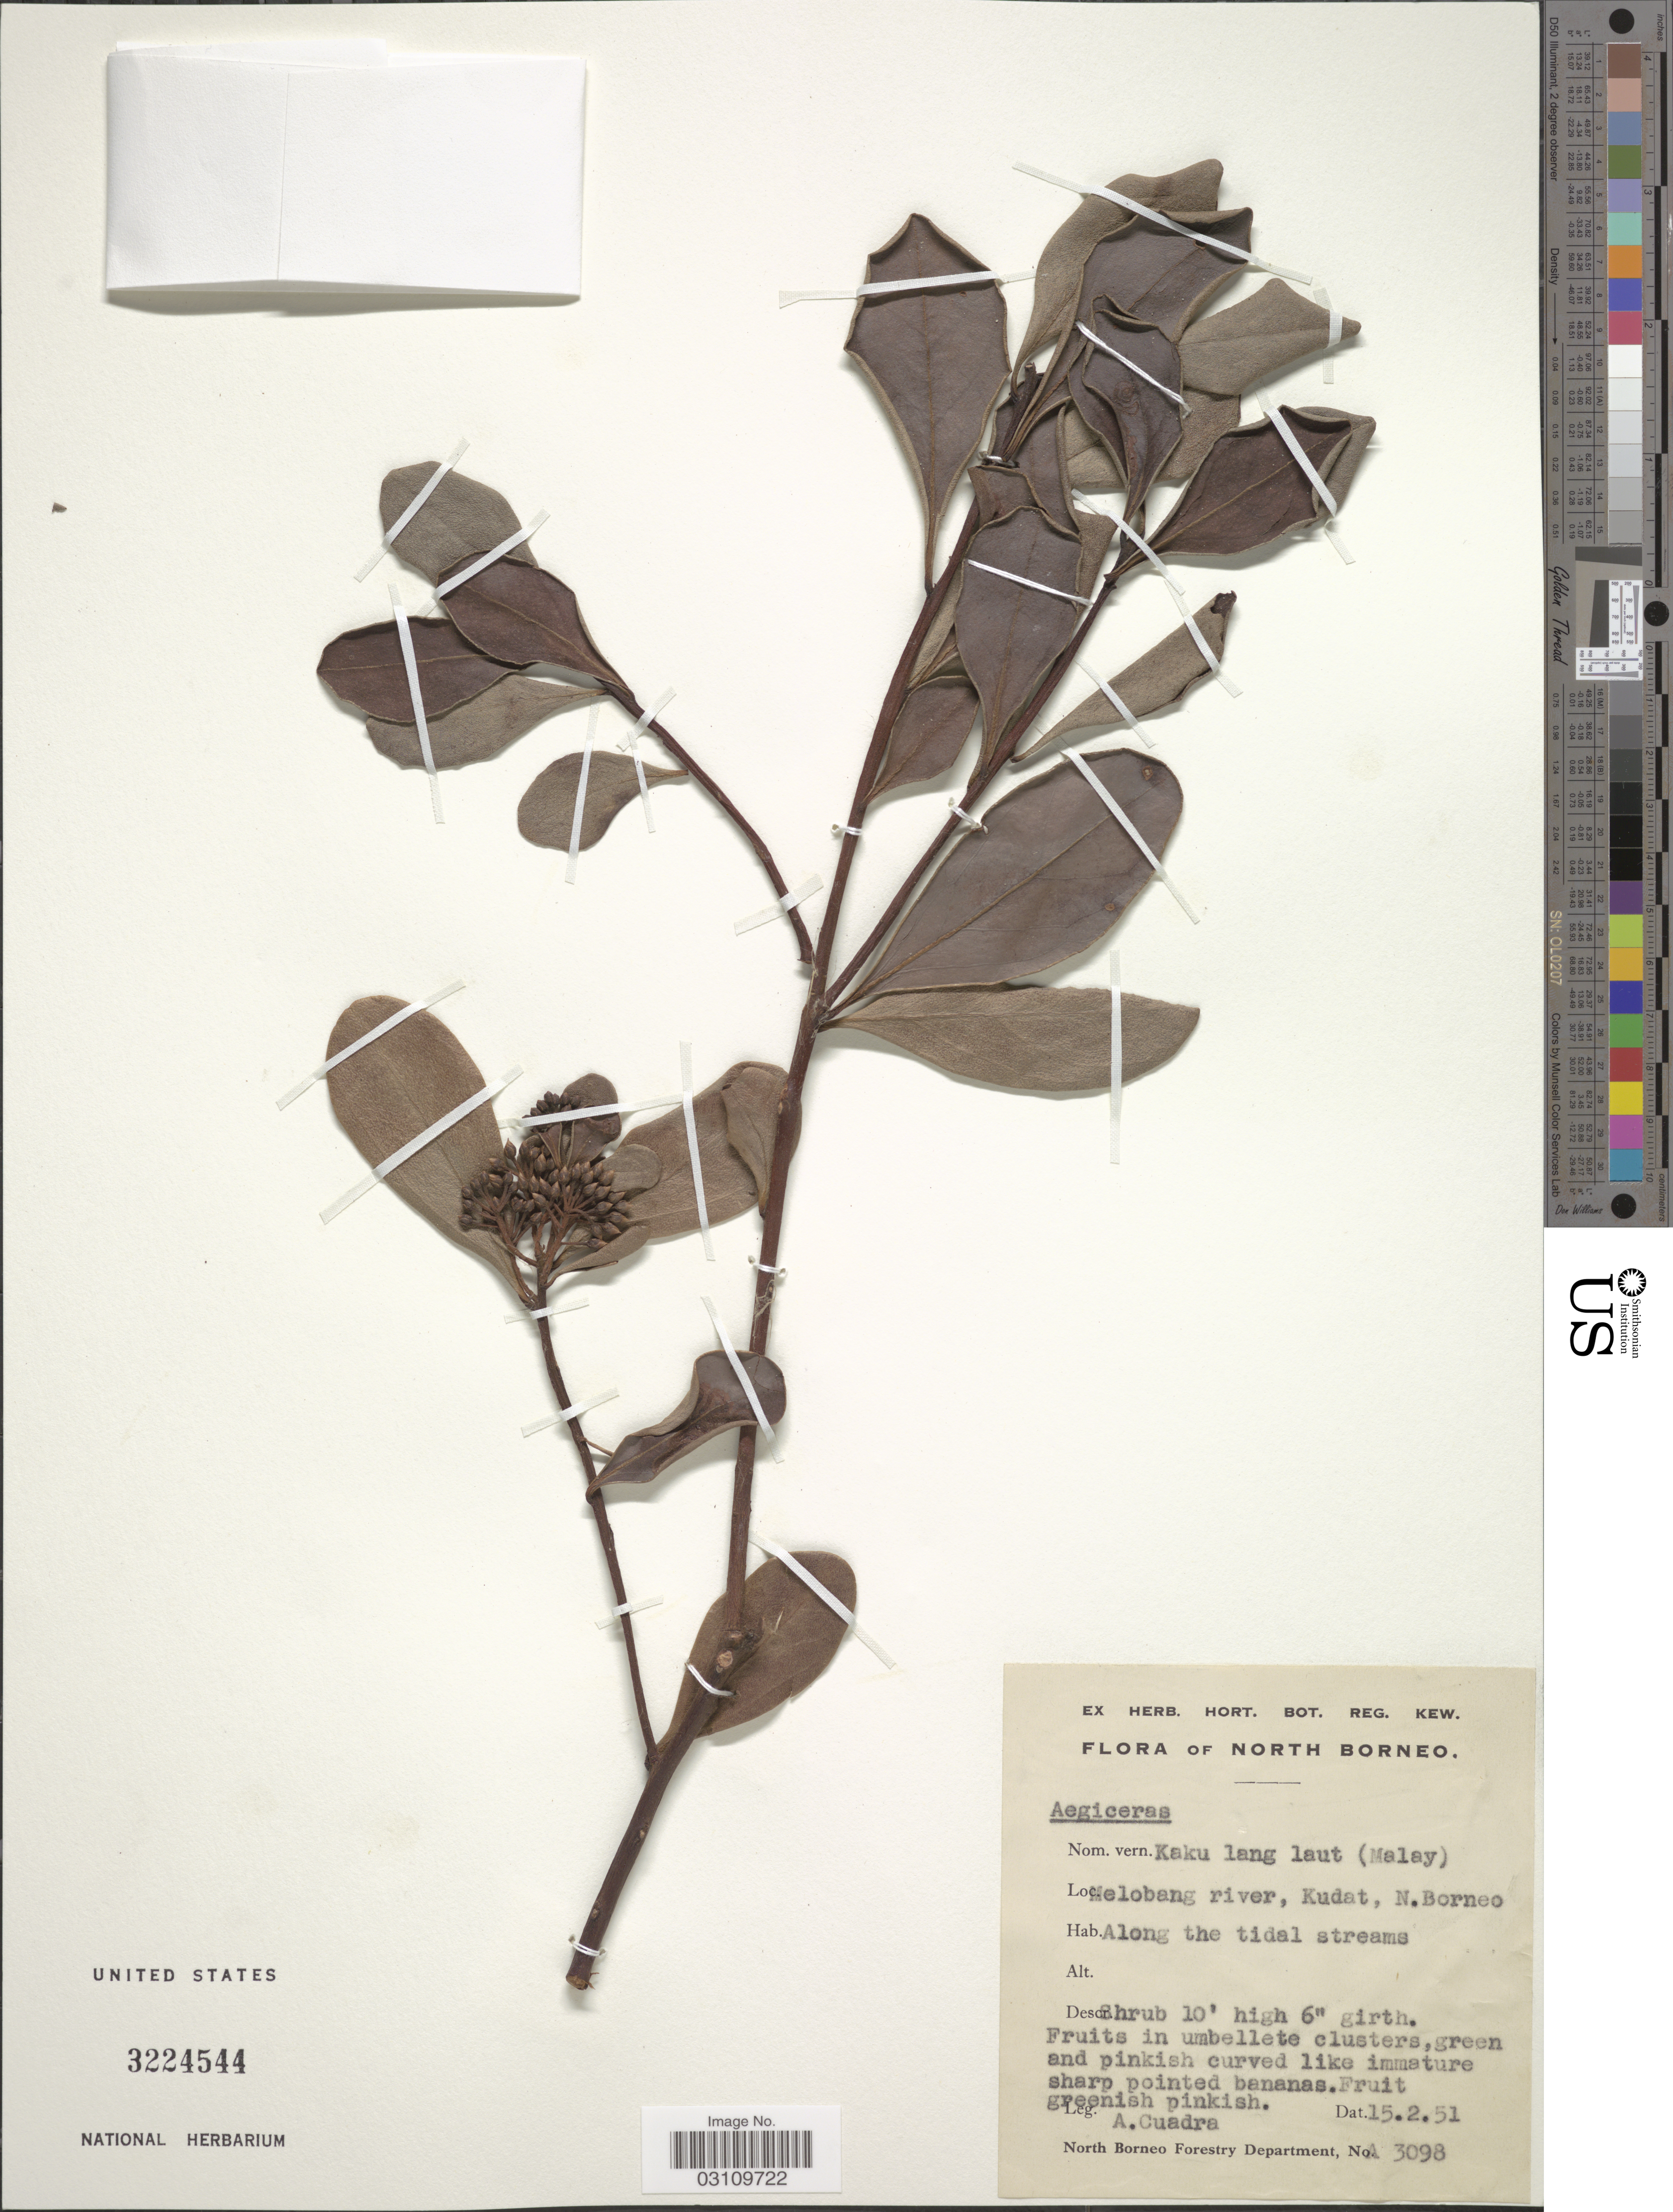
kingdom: Plantae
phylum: Tracheophyta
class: Magnoliopsida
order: Ericales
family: Primulaceae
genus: Aegiceras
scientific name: Aegiceras sp.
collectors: A. Cuadra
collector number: A3098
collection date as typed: Transcribed d/m/y: 15/2/51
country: Malaysia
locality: North Borneo, Melobang river, Kudat, N. Borneo.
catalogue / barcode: US 3224544